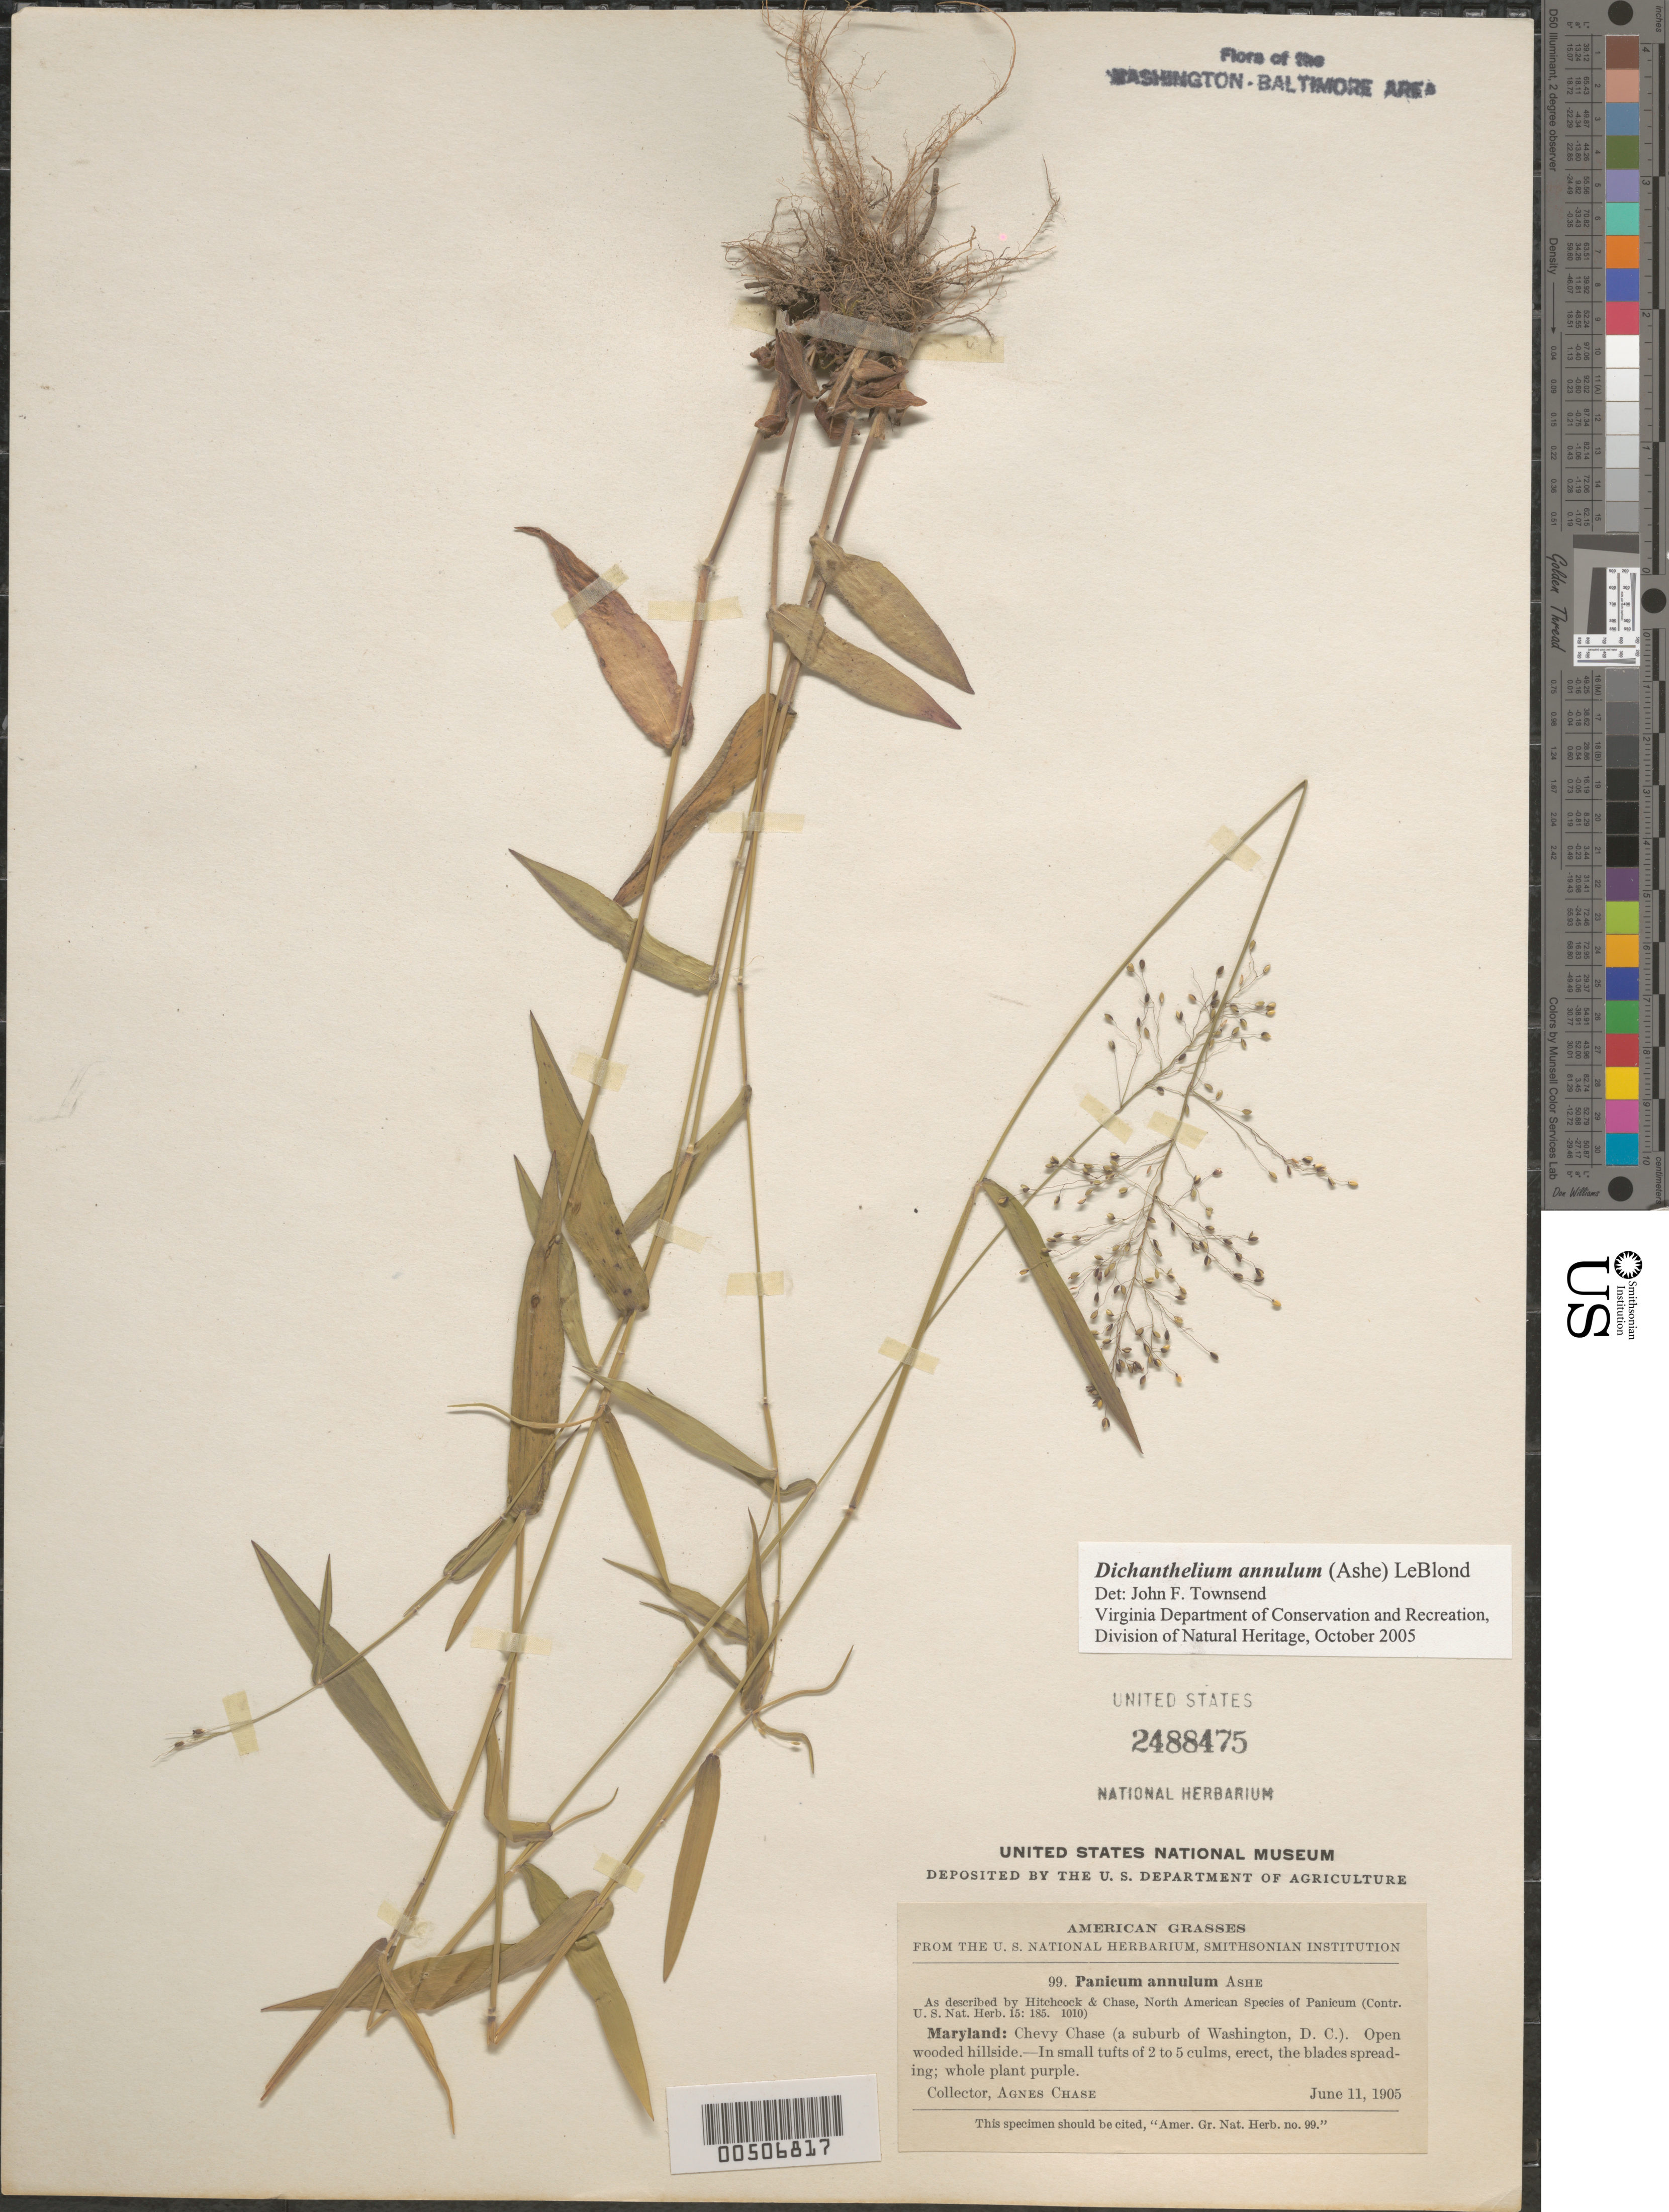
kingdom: Plantae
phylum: Tracheophyta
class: Liliopsida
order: Poales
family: Poaceae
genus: Dichanthelium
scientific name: Dichanthelium annulum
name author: (Ashe) LeBlond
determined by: Townsend, John F.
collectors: A. Chase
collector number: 99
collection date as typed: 11 Jun 1905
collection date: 1905-06-11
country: United States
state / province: Maryland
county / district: Montgomery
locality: Chevy Chase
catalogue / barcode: US 2488475